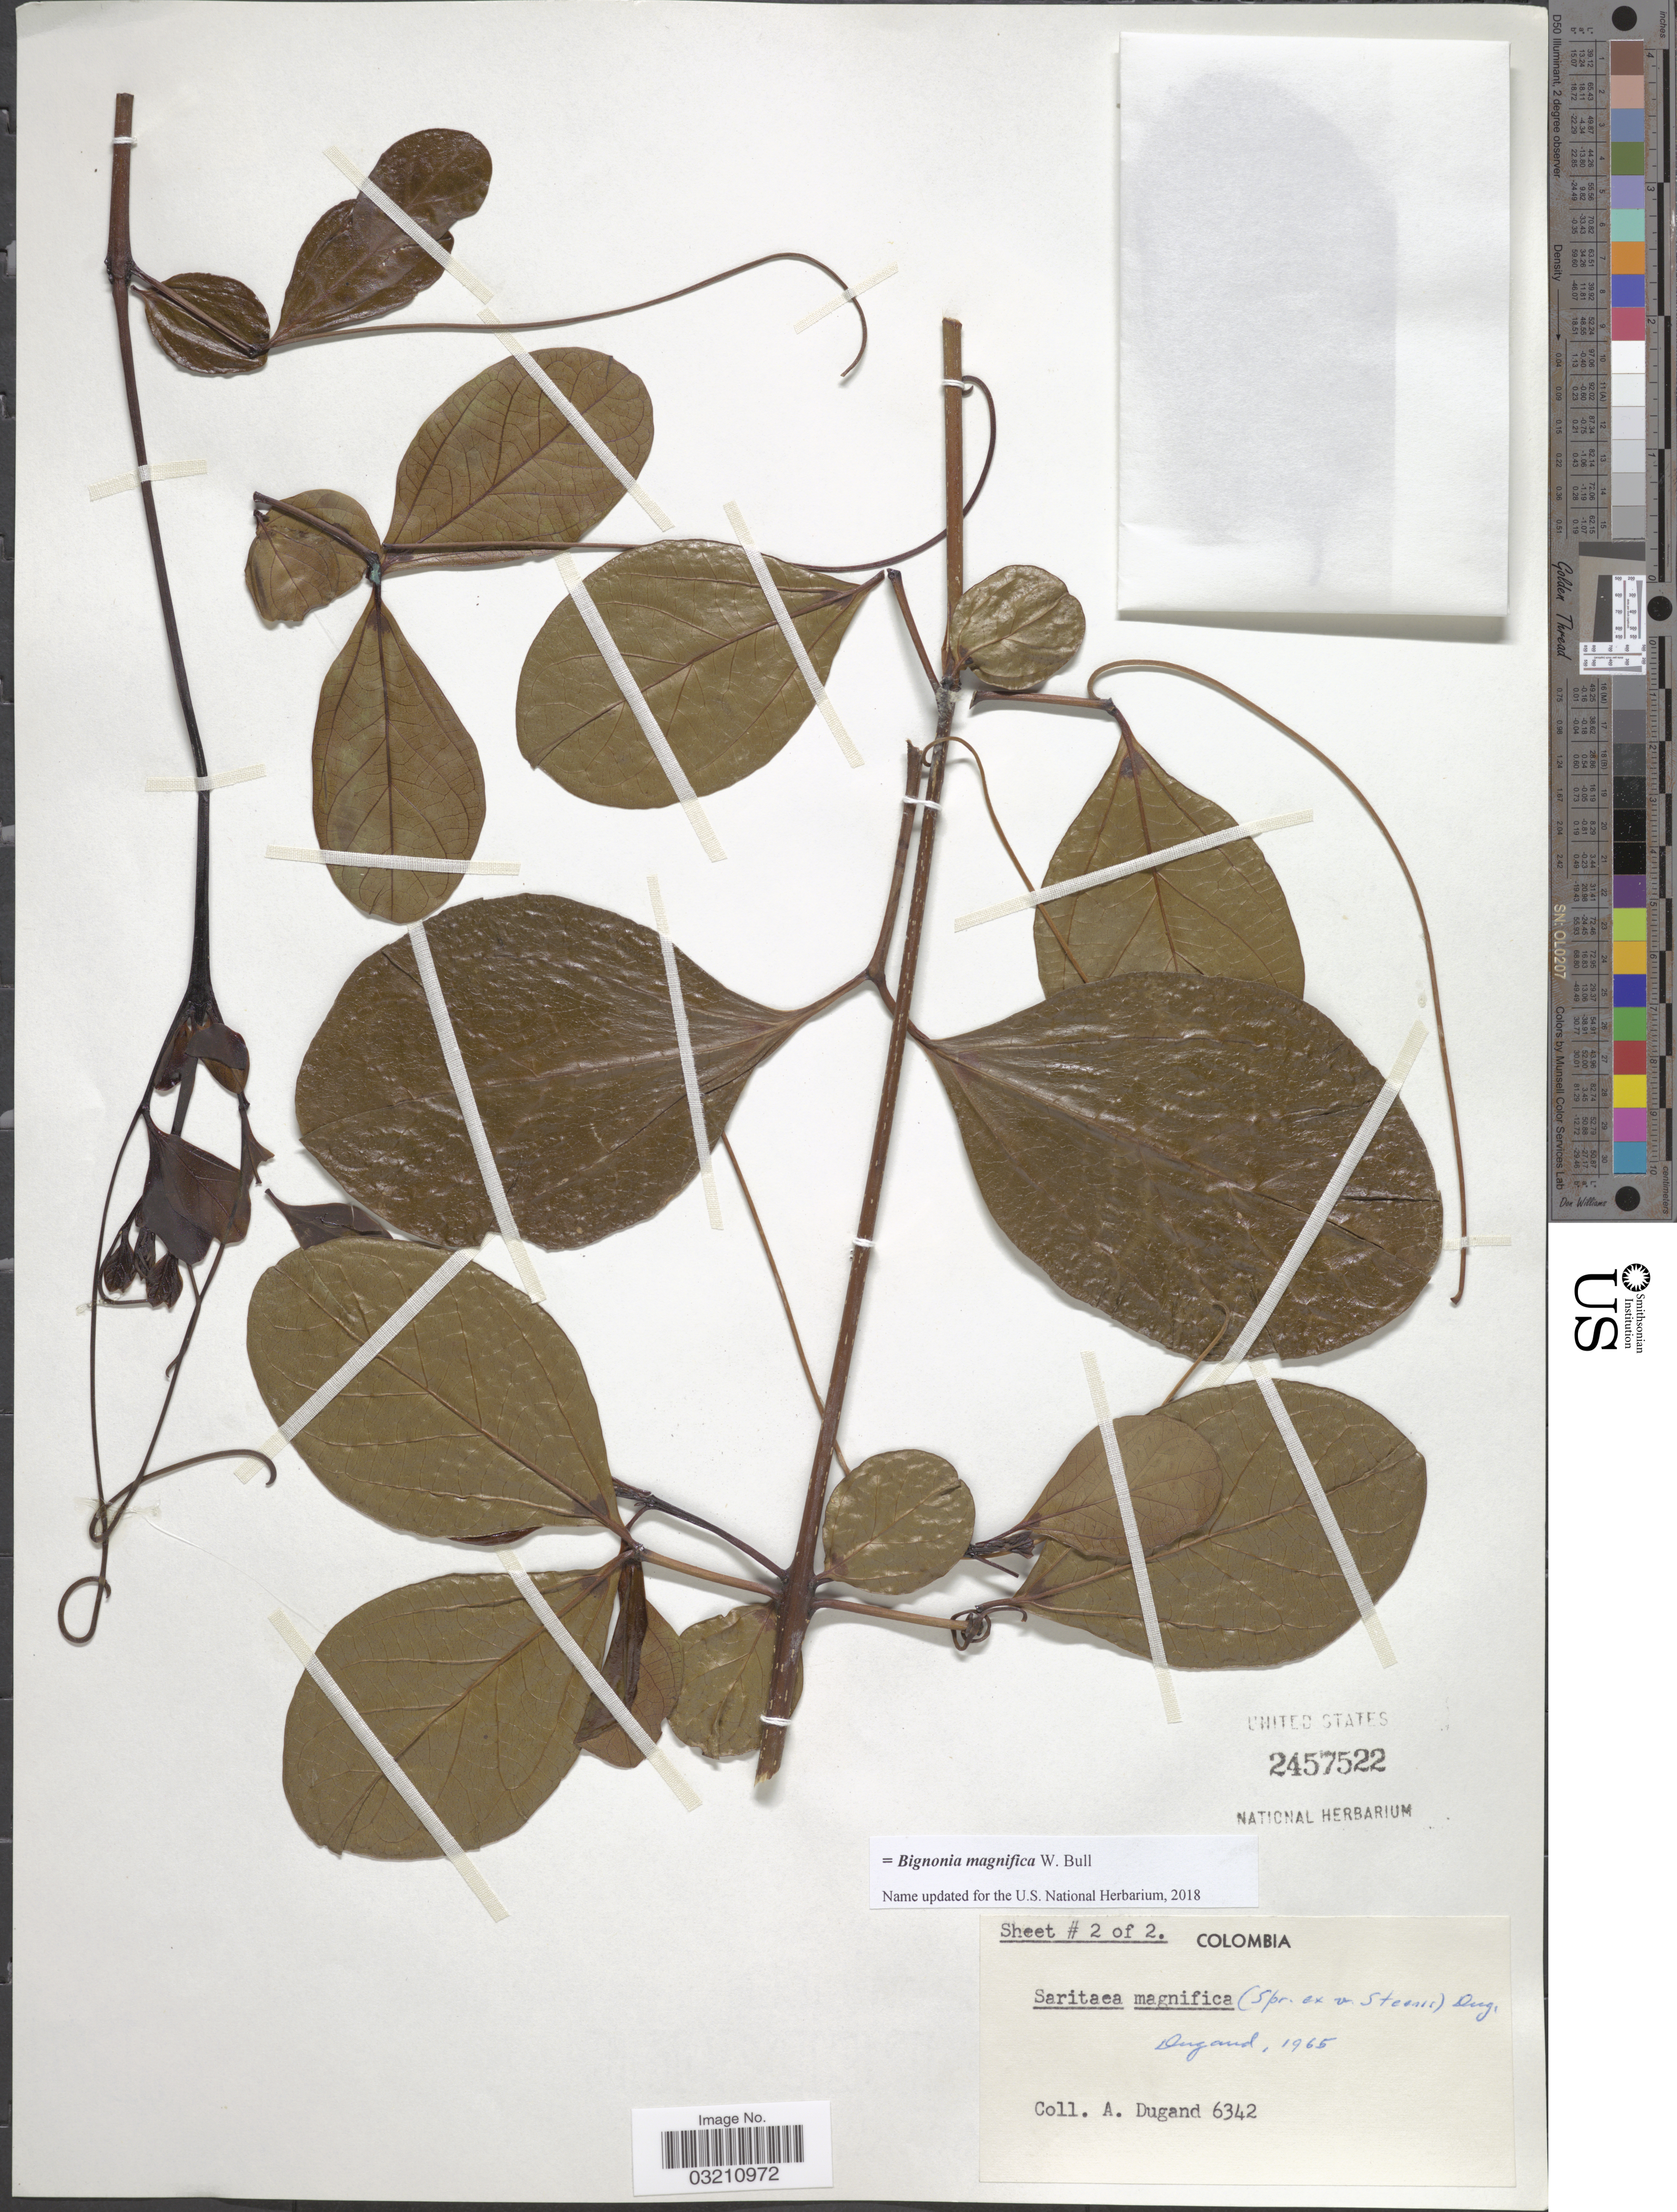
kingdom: Plantae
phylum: Tracheophyta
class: Magnoliopsida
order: Lamiales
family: Bignoniaceae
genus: Bignonia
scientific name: Bignonia magnifica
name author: W. Bull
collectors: A. Dugand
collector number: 6342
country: Colombia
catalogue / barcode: US 2457522